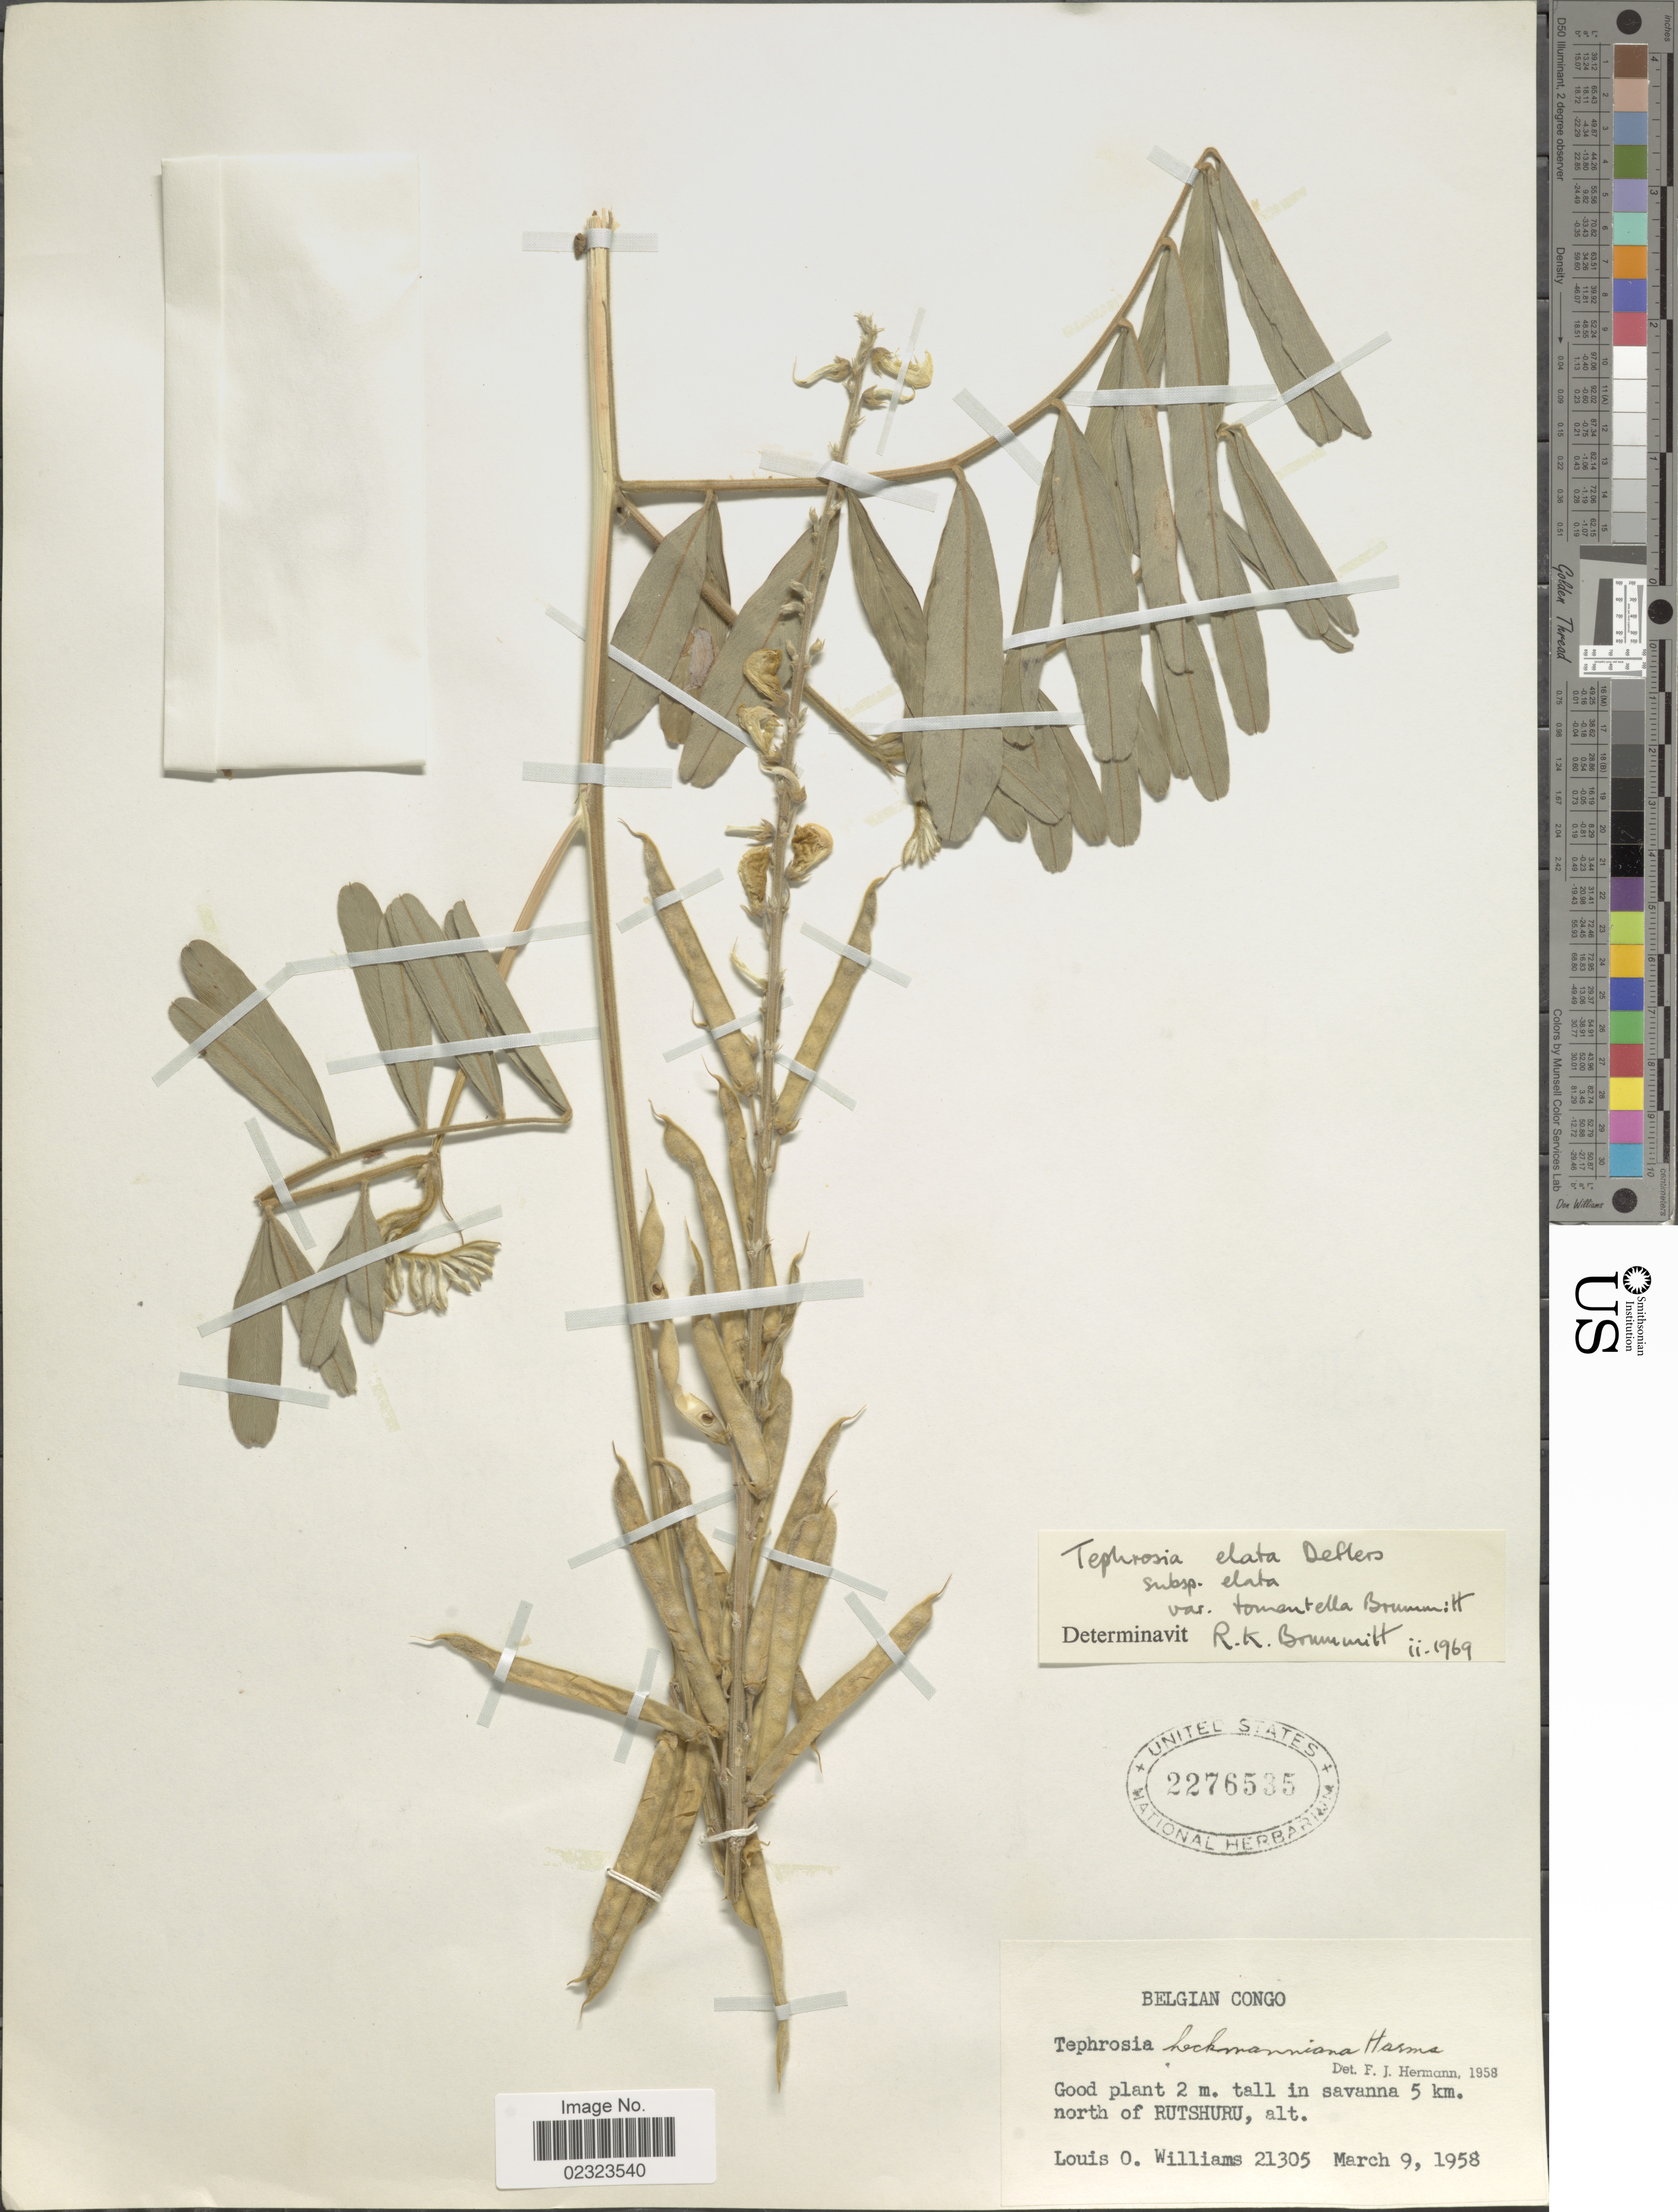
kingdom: Plantae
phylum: Tracheophyta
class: Magnoliopsida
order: Fabales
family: Fabaceae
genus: Tephrosia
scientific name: Tephrosia elata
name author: Deflers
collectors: L. O. Williams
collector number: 21305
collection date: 1958-03-09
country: Congo, Democratic Republic of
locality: Belgian Congo, in savanna 5 km. north of Rutshuru.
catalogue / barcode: US 2276535